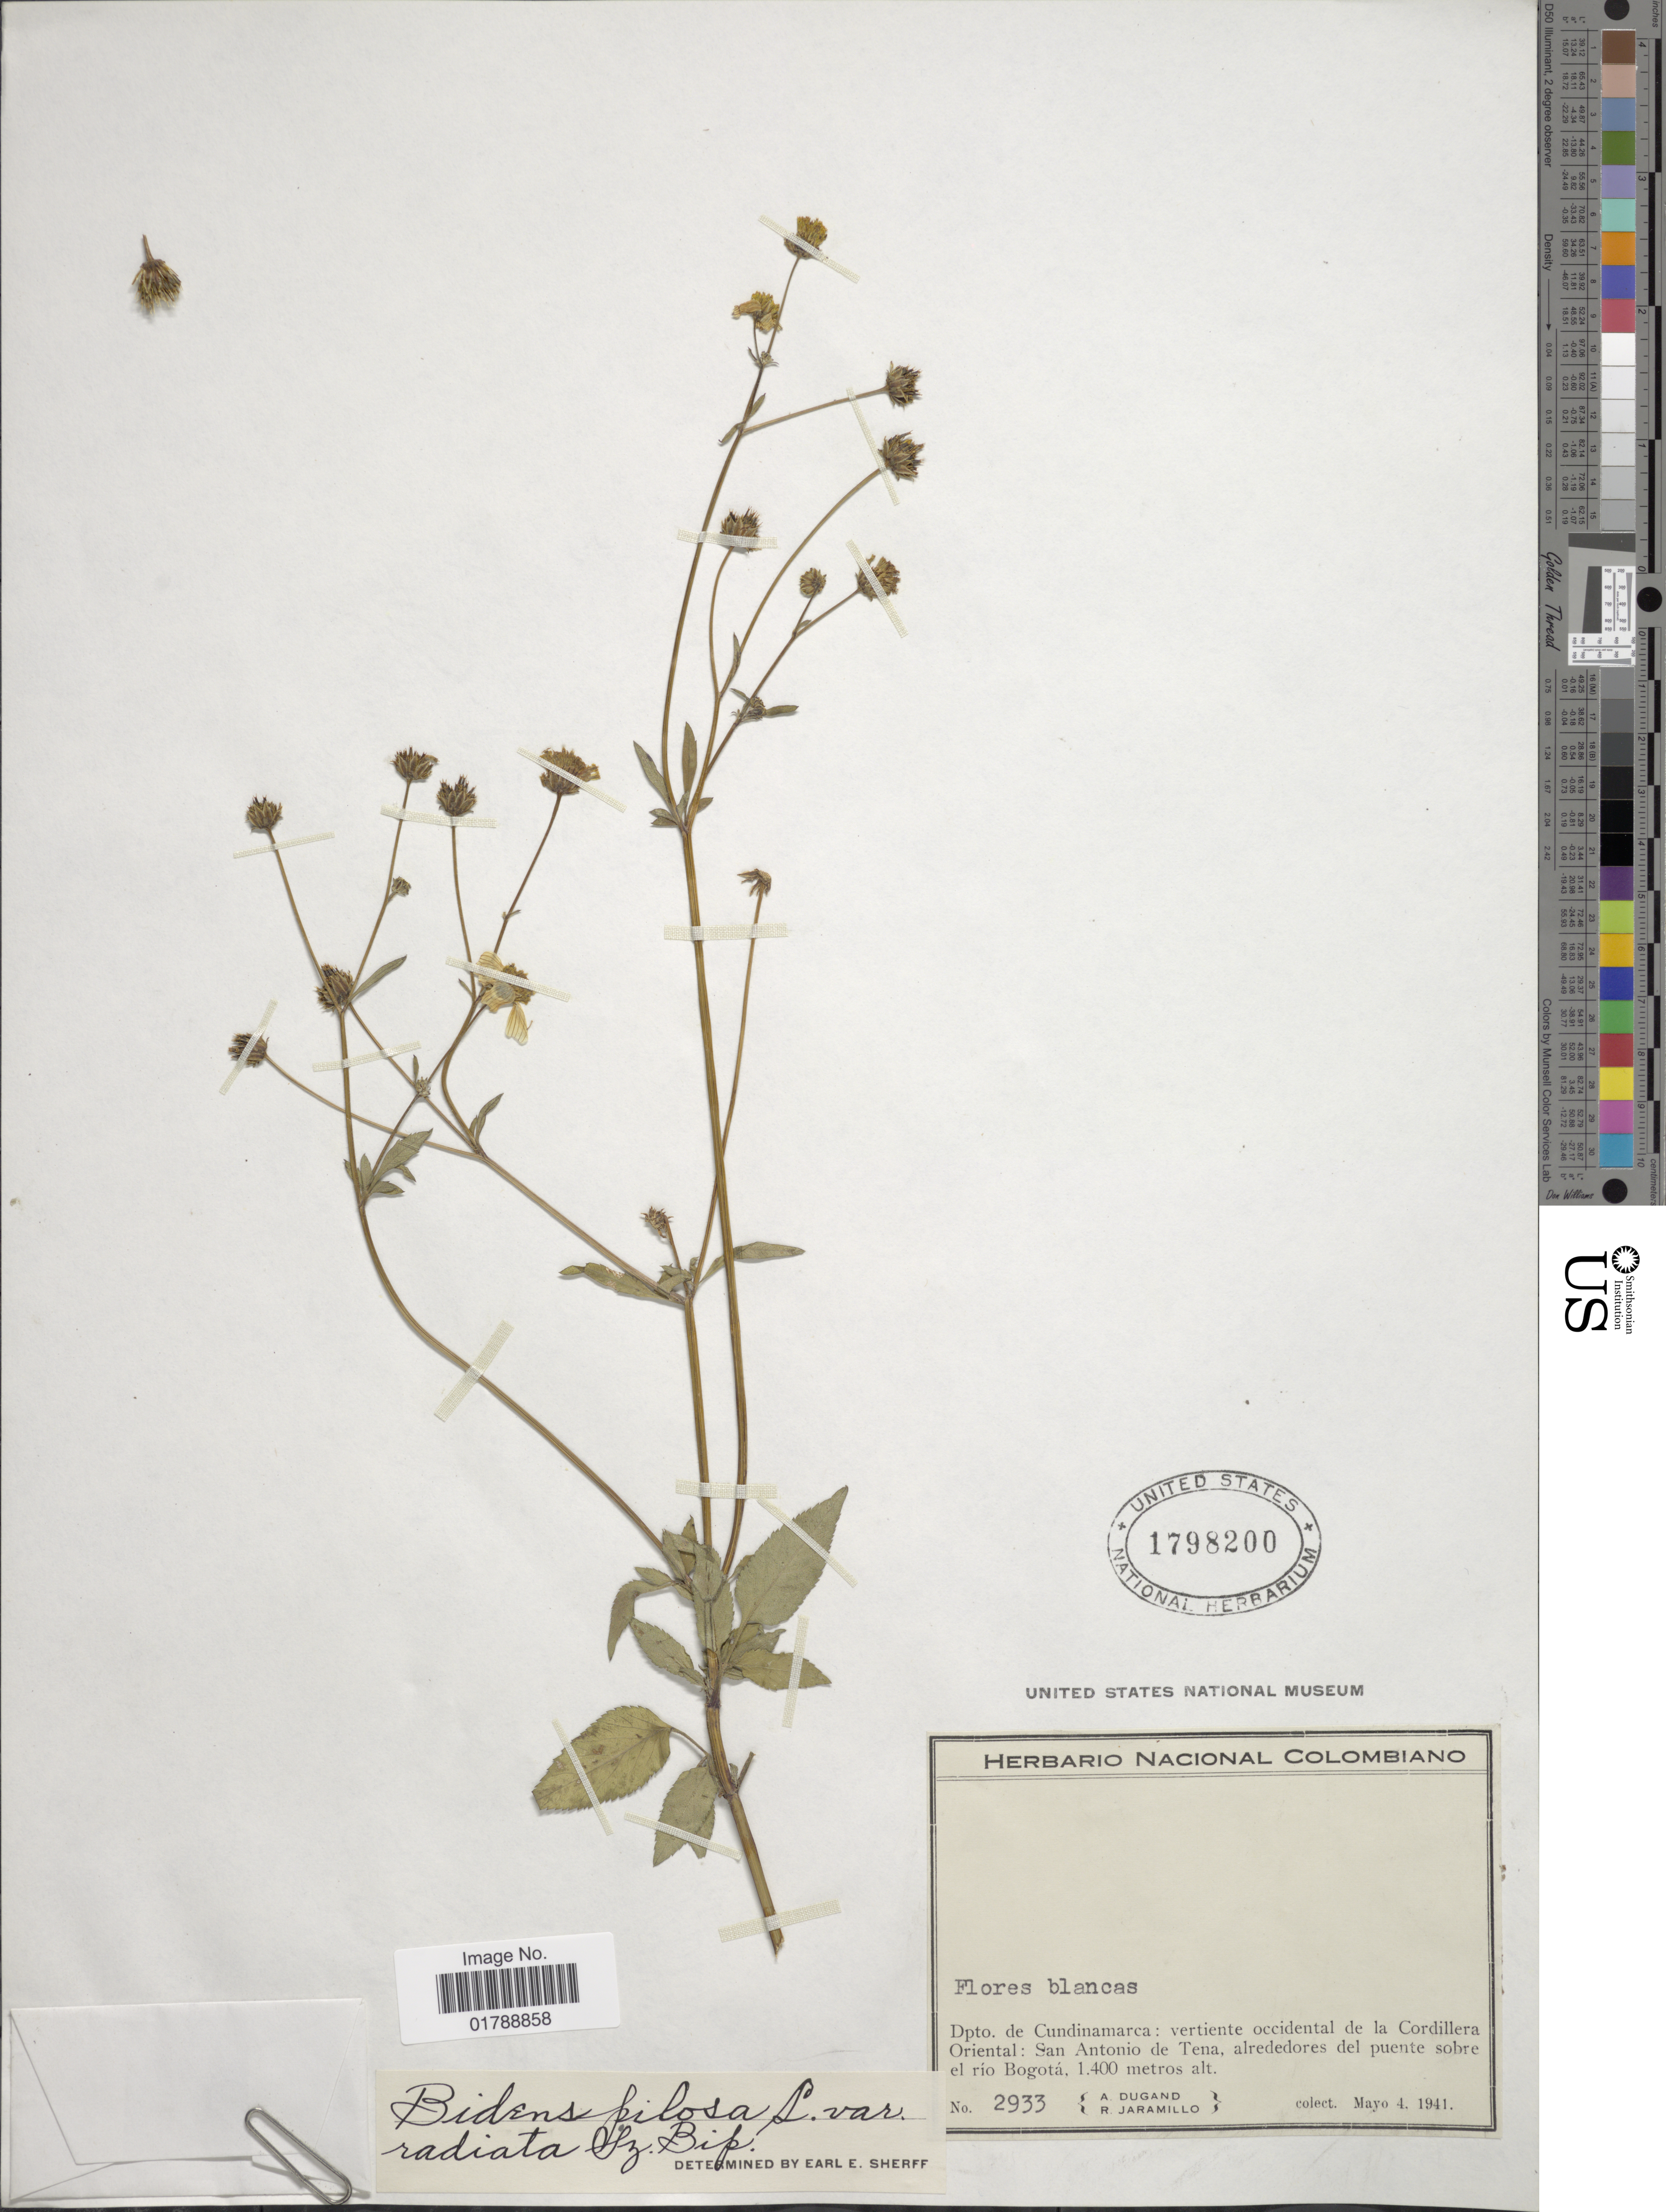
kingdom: Plantae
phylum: Tracheophyta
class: Magnoliopsida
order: Asterales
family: Asteraceae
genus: Bidens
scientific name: Bidens pilosa var. radiata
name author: (Sch. Bip.) J.A. Schmidt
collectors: A. Dugand & R. Jaramillo M.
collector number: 2933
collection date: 1941-05-04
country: Colombia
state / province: Cundinamarca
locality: Vertiente occidental de la Cordillera Oriental: San Antonio de Tena, alrededores del puente sobre el río Bogotá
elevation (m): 1400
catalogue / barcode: US 1798200